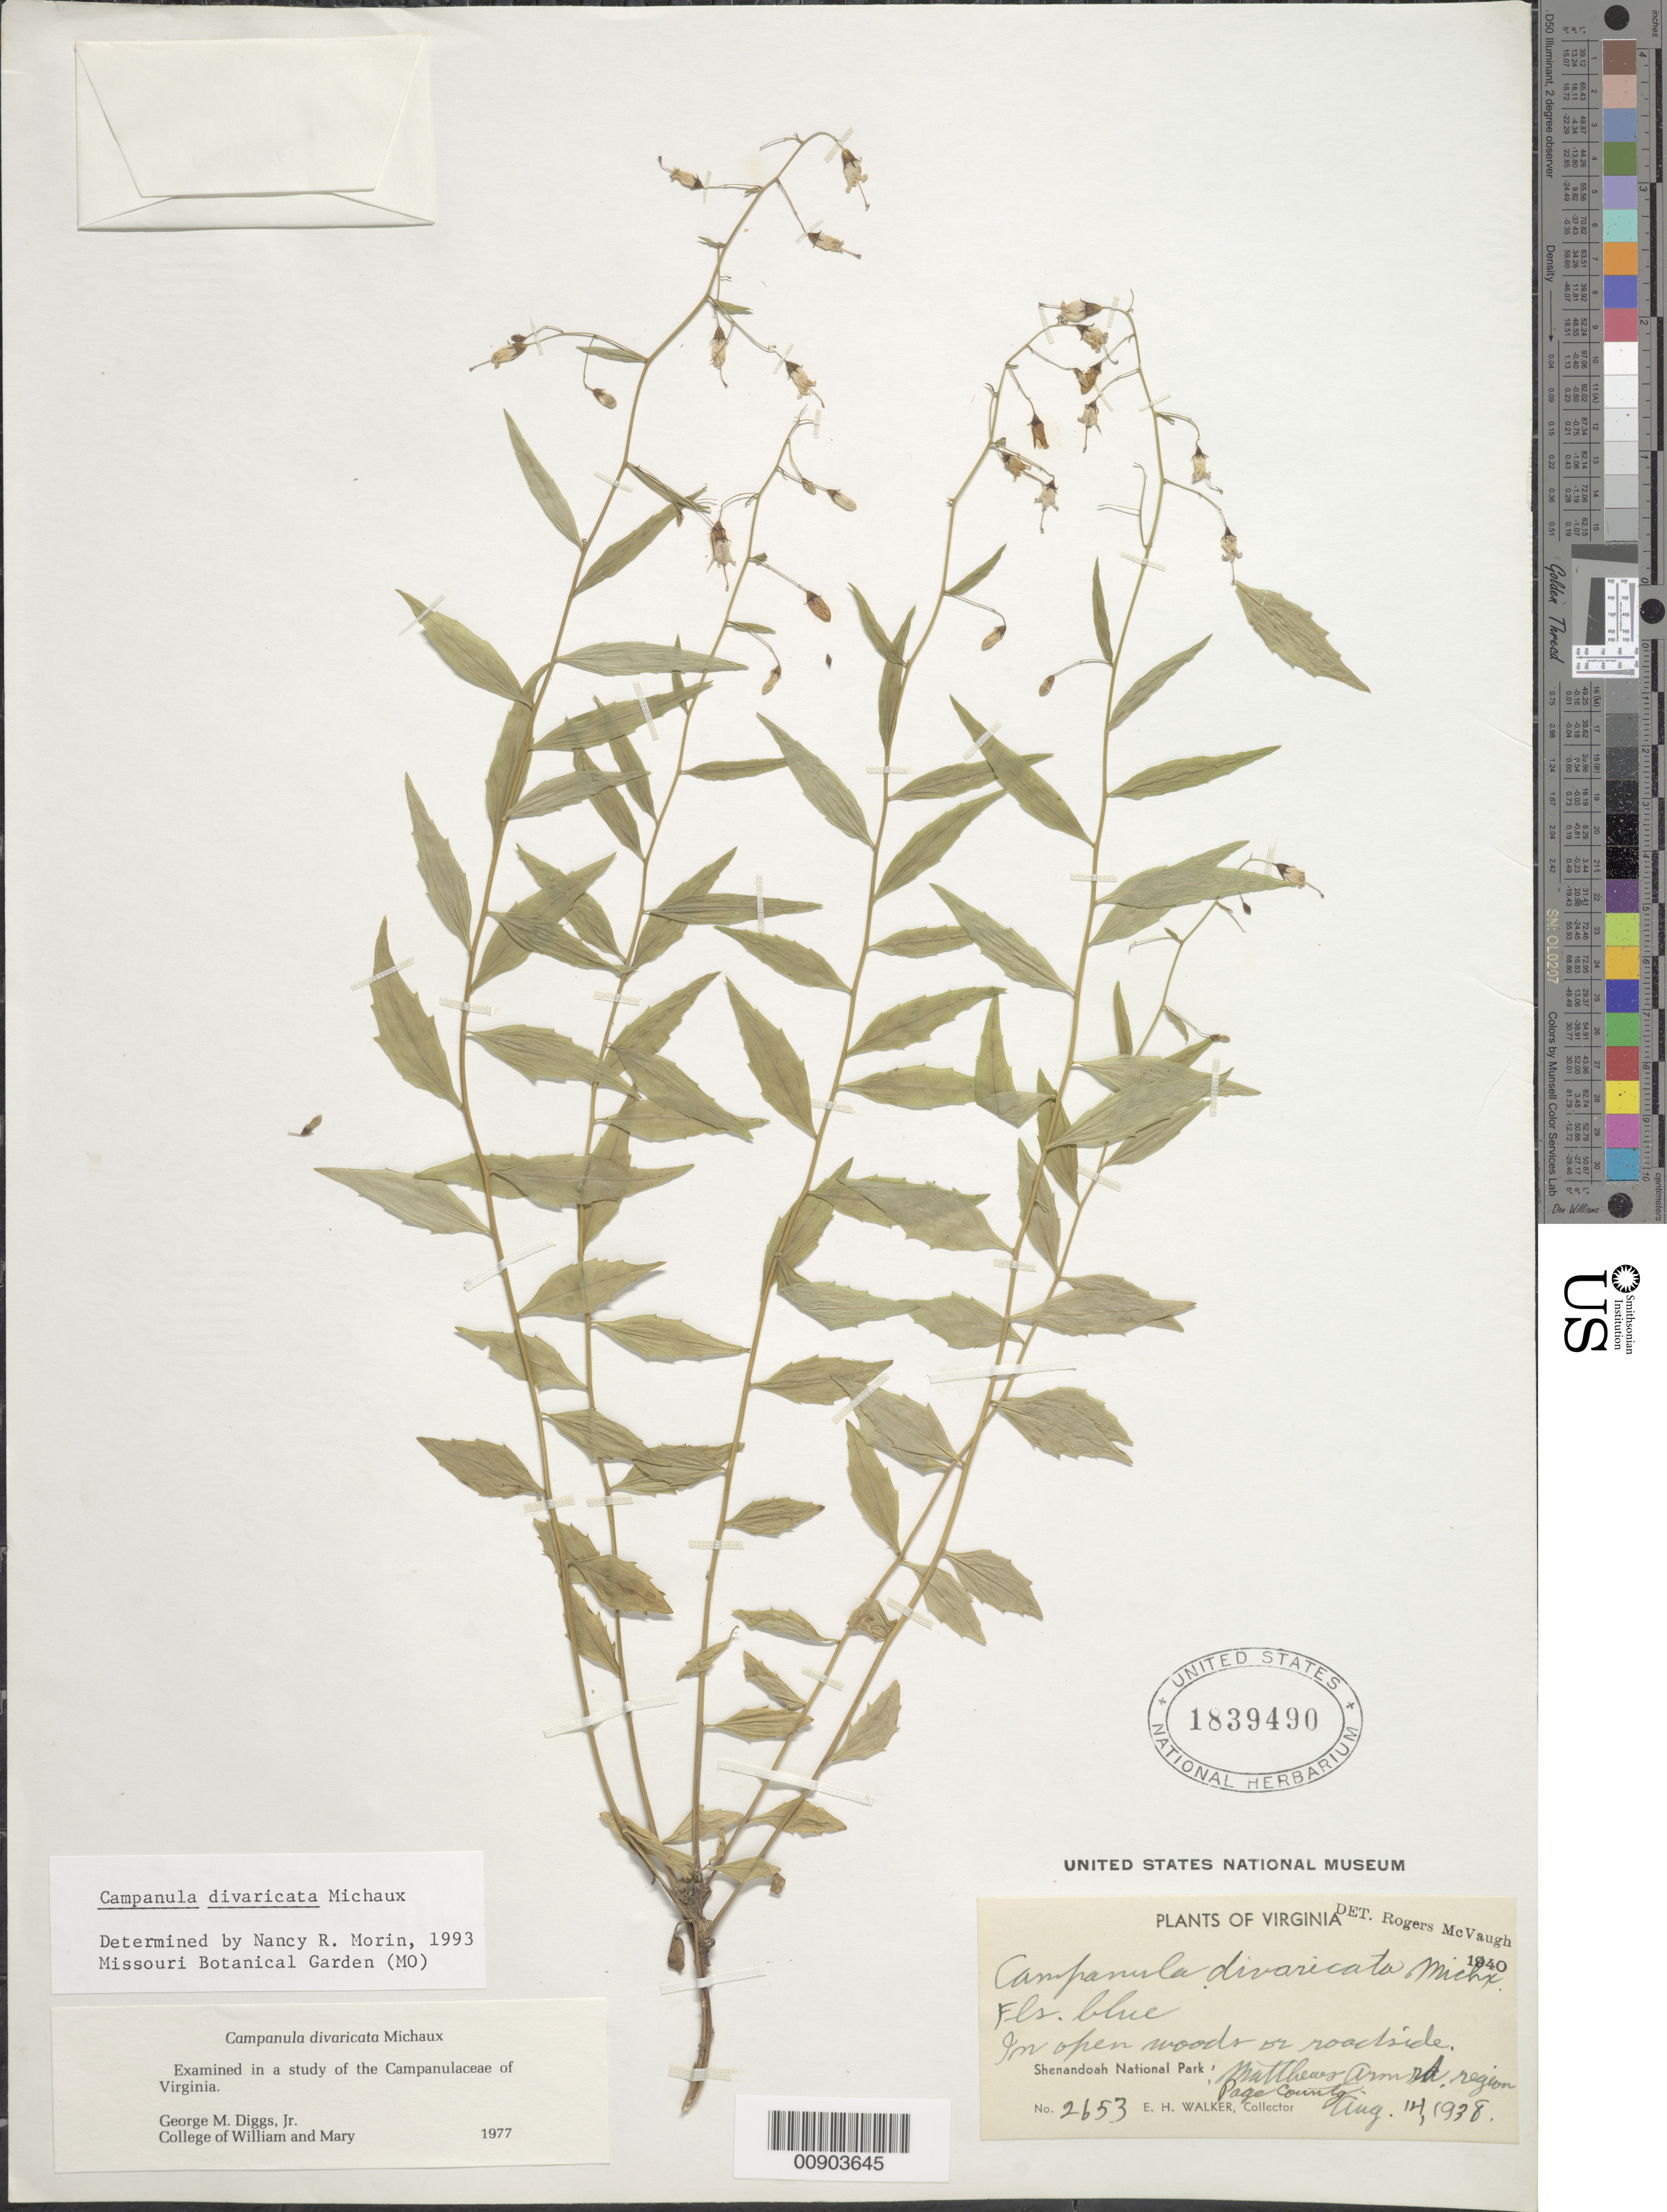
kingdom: Plantae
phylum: Tracheophyta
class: Magnoliopsida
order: Asterales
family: Campanulaceae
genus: Campanula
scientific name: Campanula divaricata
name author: Michx.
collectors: E. H. Walker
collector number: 2653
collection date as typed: Aug. 14, 1938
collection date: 1938-08-14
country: United States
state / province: Virginia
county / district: Page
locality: Matthews Arm Road region.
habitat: In open woods or roadsides.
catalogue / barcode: US 1839490